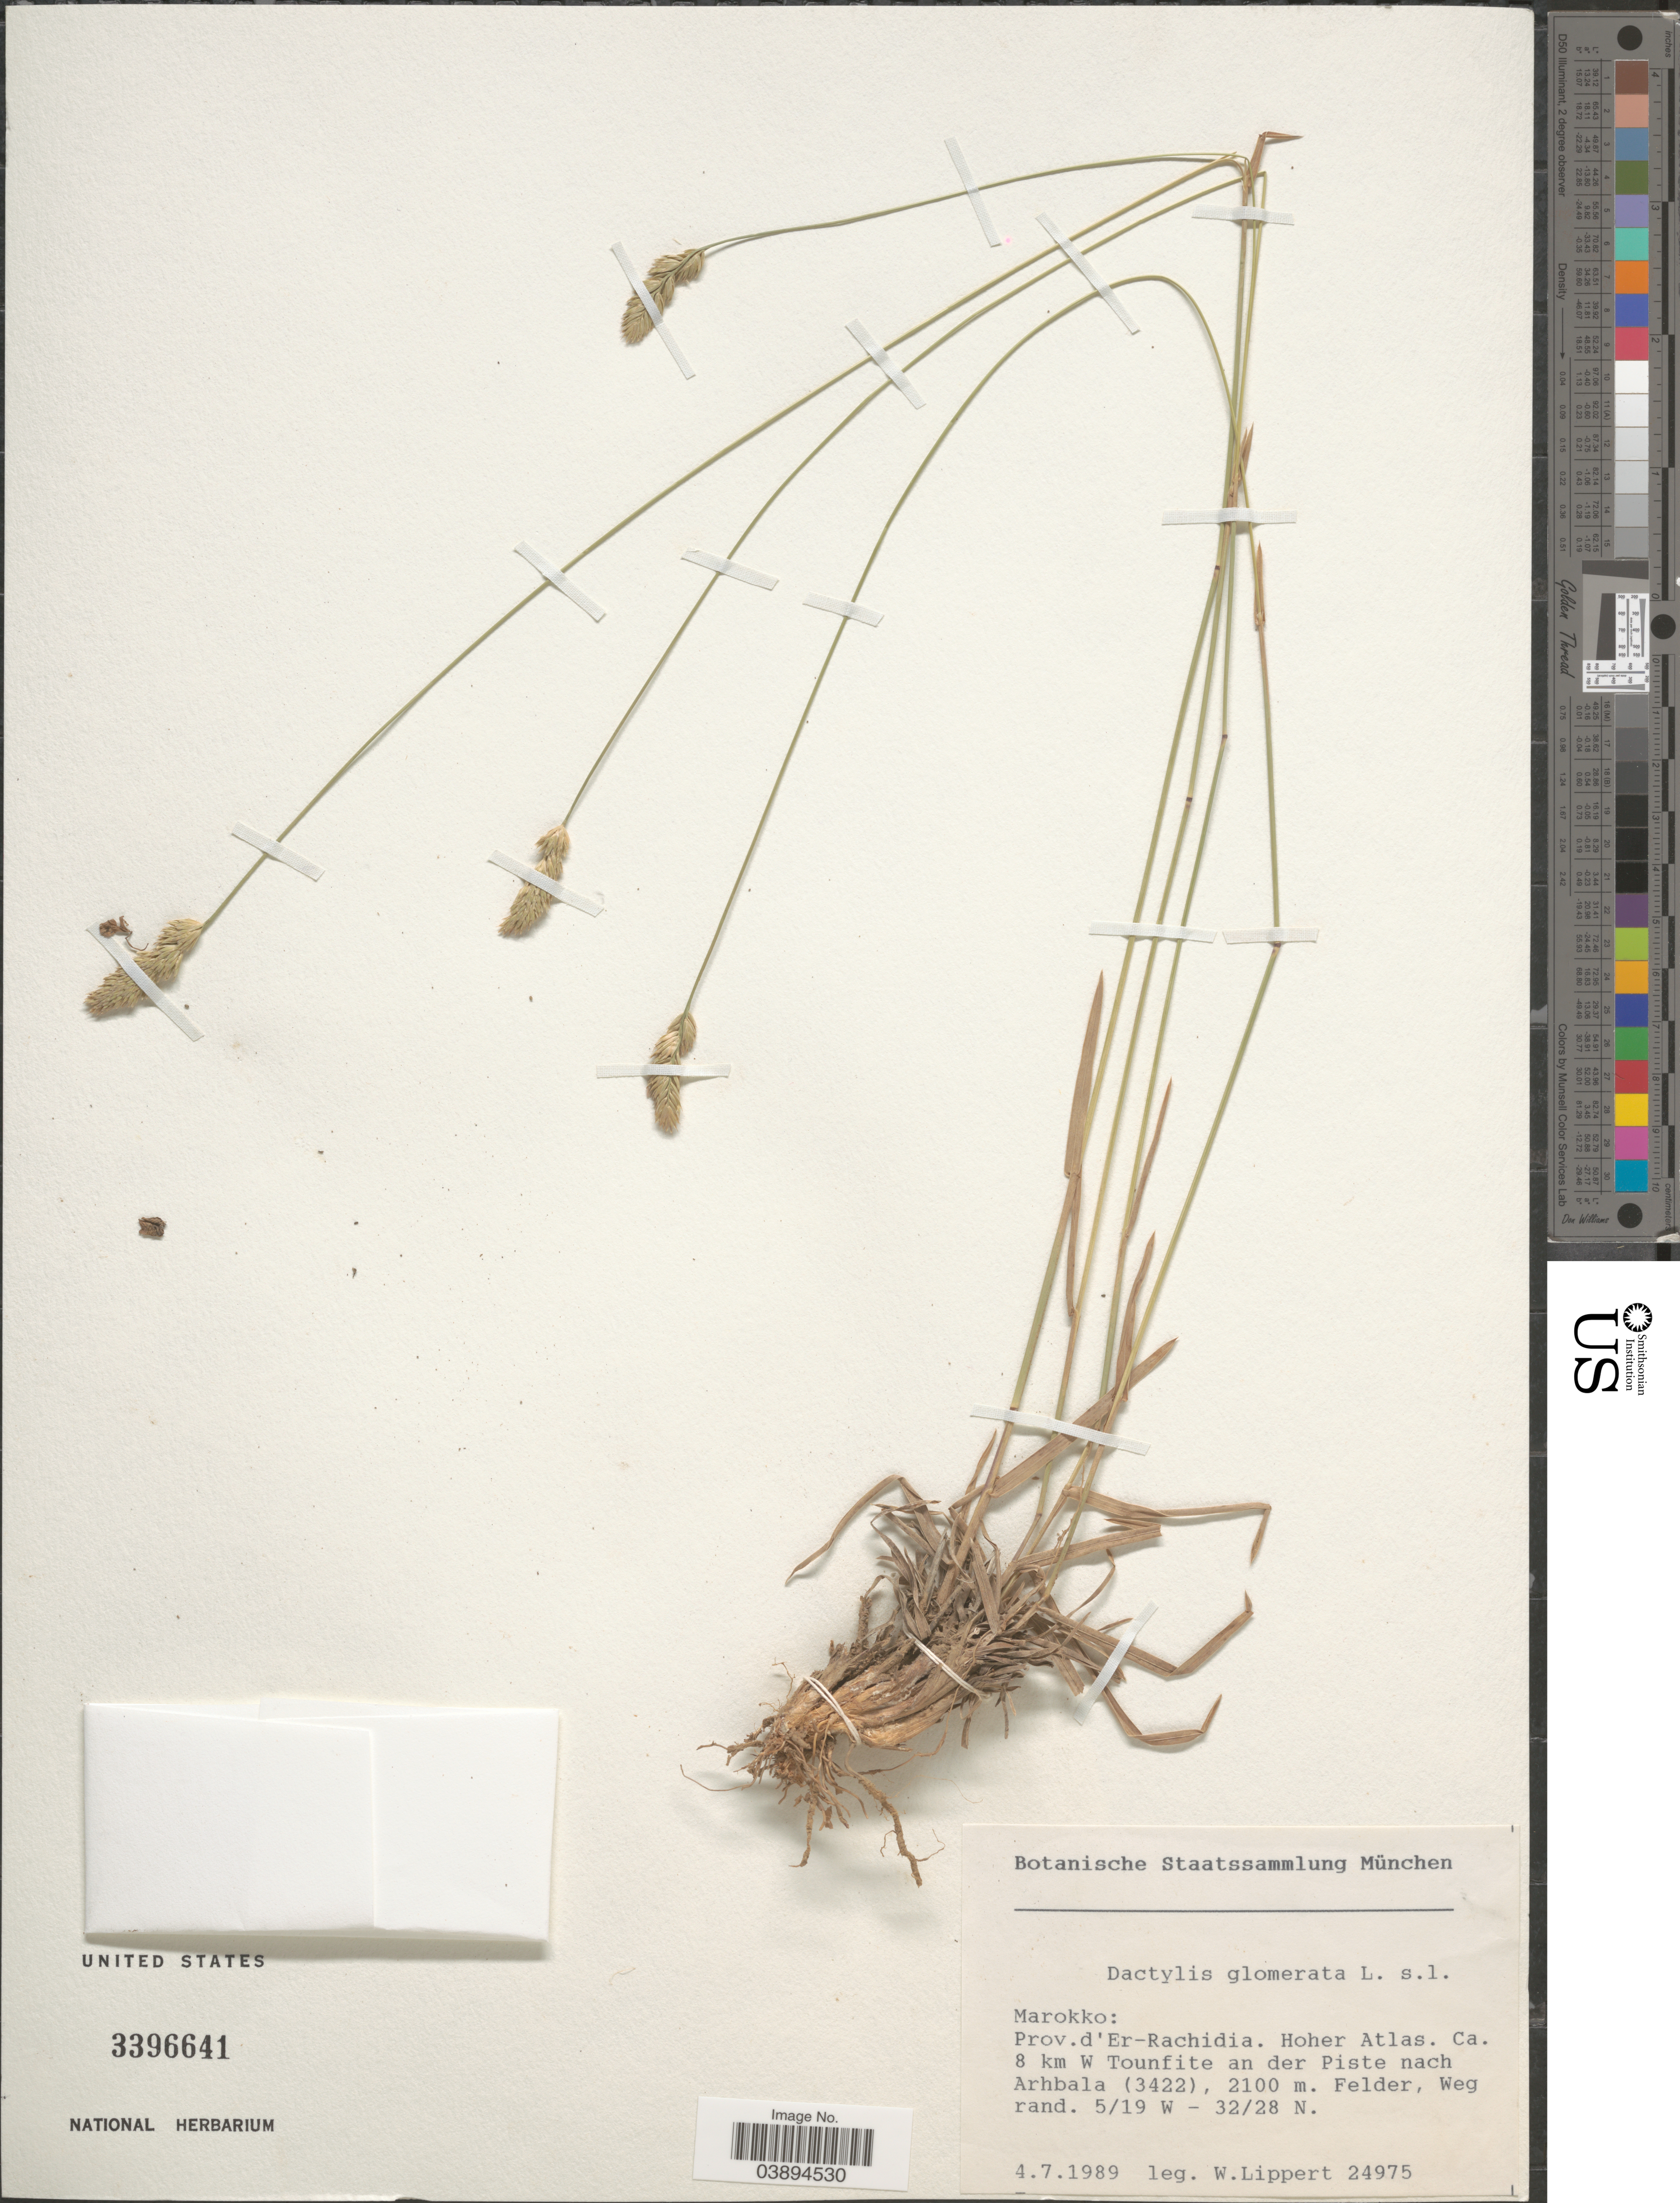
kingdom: Plantae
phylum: Tracheophyta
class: Liliopsida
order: Poales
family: Poaceae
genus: Dactylis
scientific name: Dactylis glomerata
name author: L.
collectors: W. Lippert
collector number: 24975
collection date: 1989-07-04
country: Morocco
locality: Marokko: Prov. d' Er-Rachidia. Hoher Atlas. Ca. 8 km W Tounfite an der Piste nach Arhbala.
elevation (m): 2100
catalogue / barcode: US 3396641